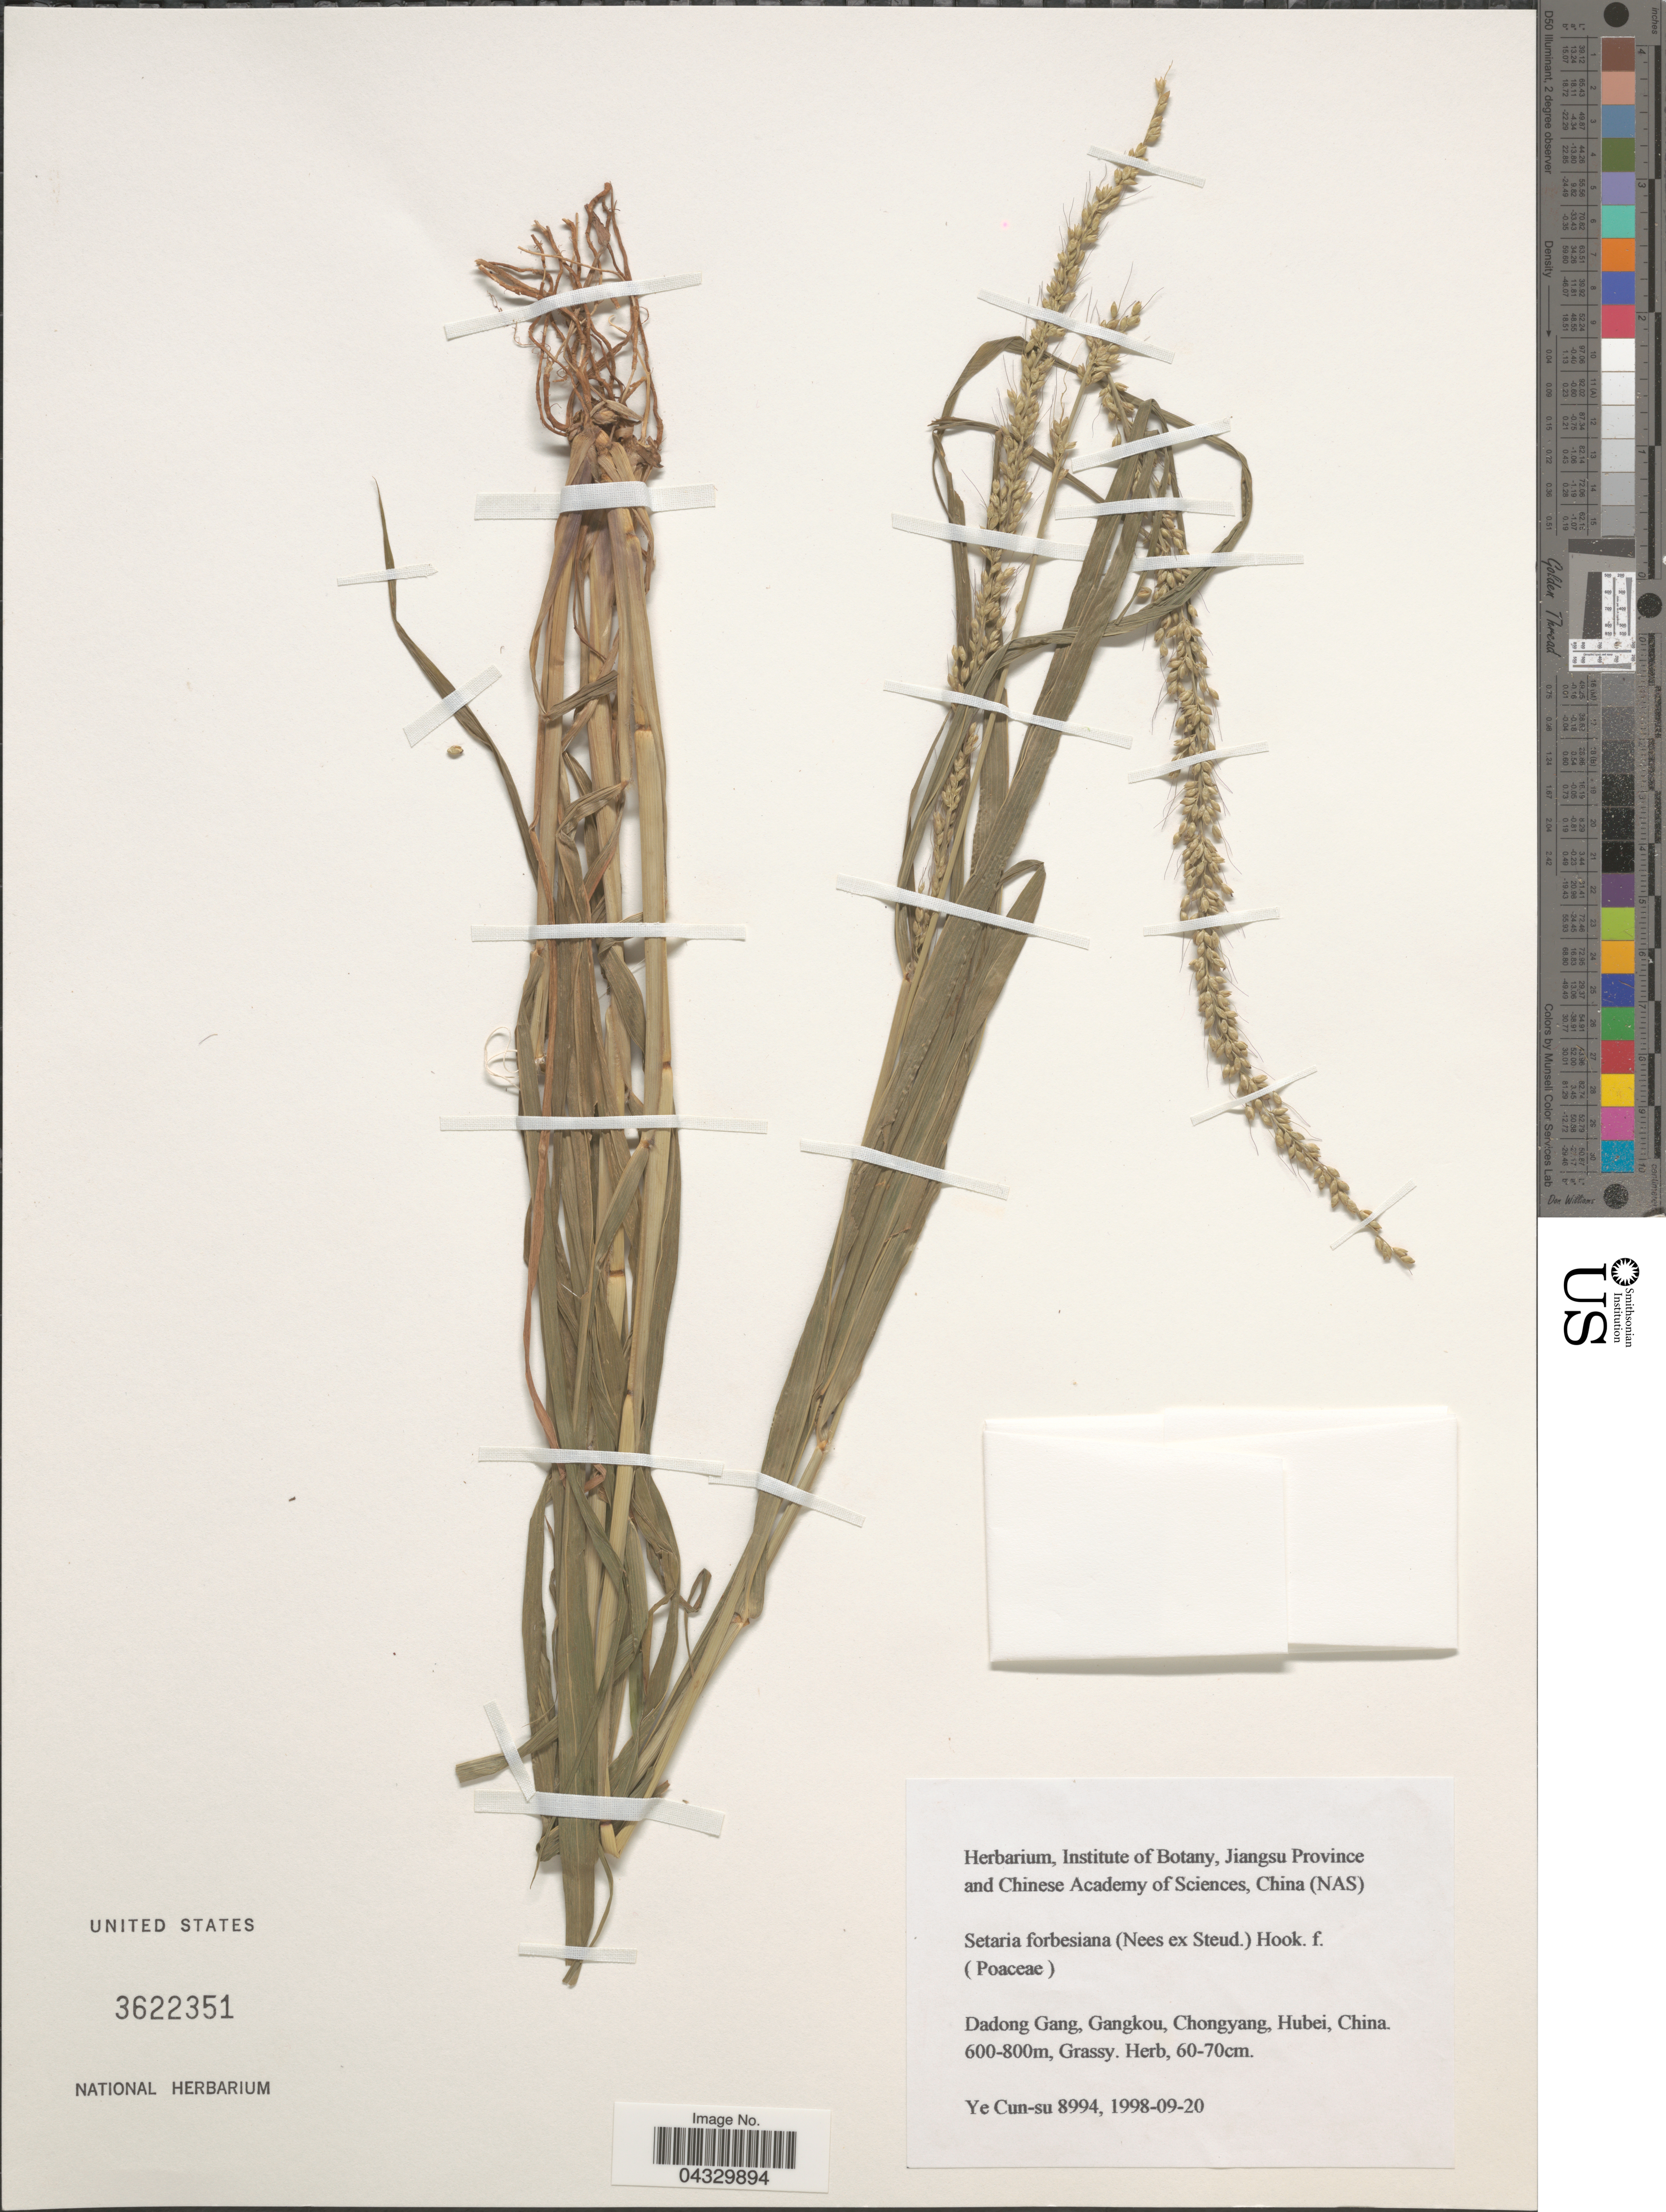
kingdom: Plantae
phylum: Tracheophyta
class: Liliopsida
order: Poales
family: Poaceae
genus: Setaria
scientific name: Setaria forbesiana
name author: (Nees ex Steud.) Hook. f.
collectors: Ye Cun-su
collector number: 8994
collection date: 1998-09-20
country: China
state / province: Hubei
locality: Dadong Gang, Gangkou, Chongyang.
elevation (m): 600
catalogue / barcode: US 3622351